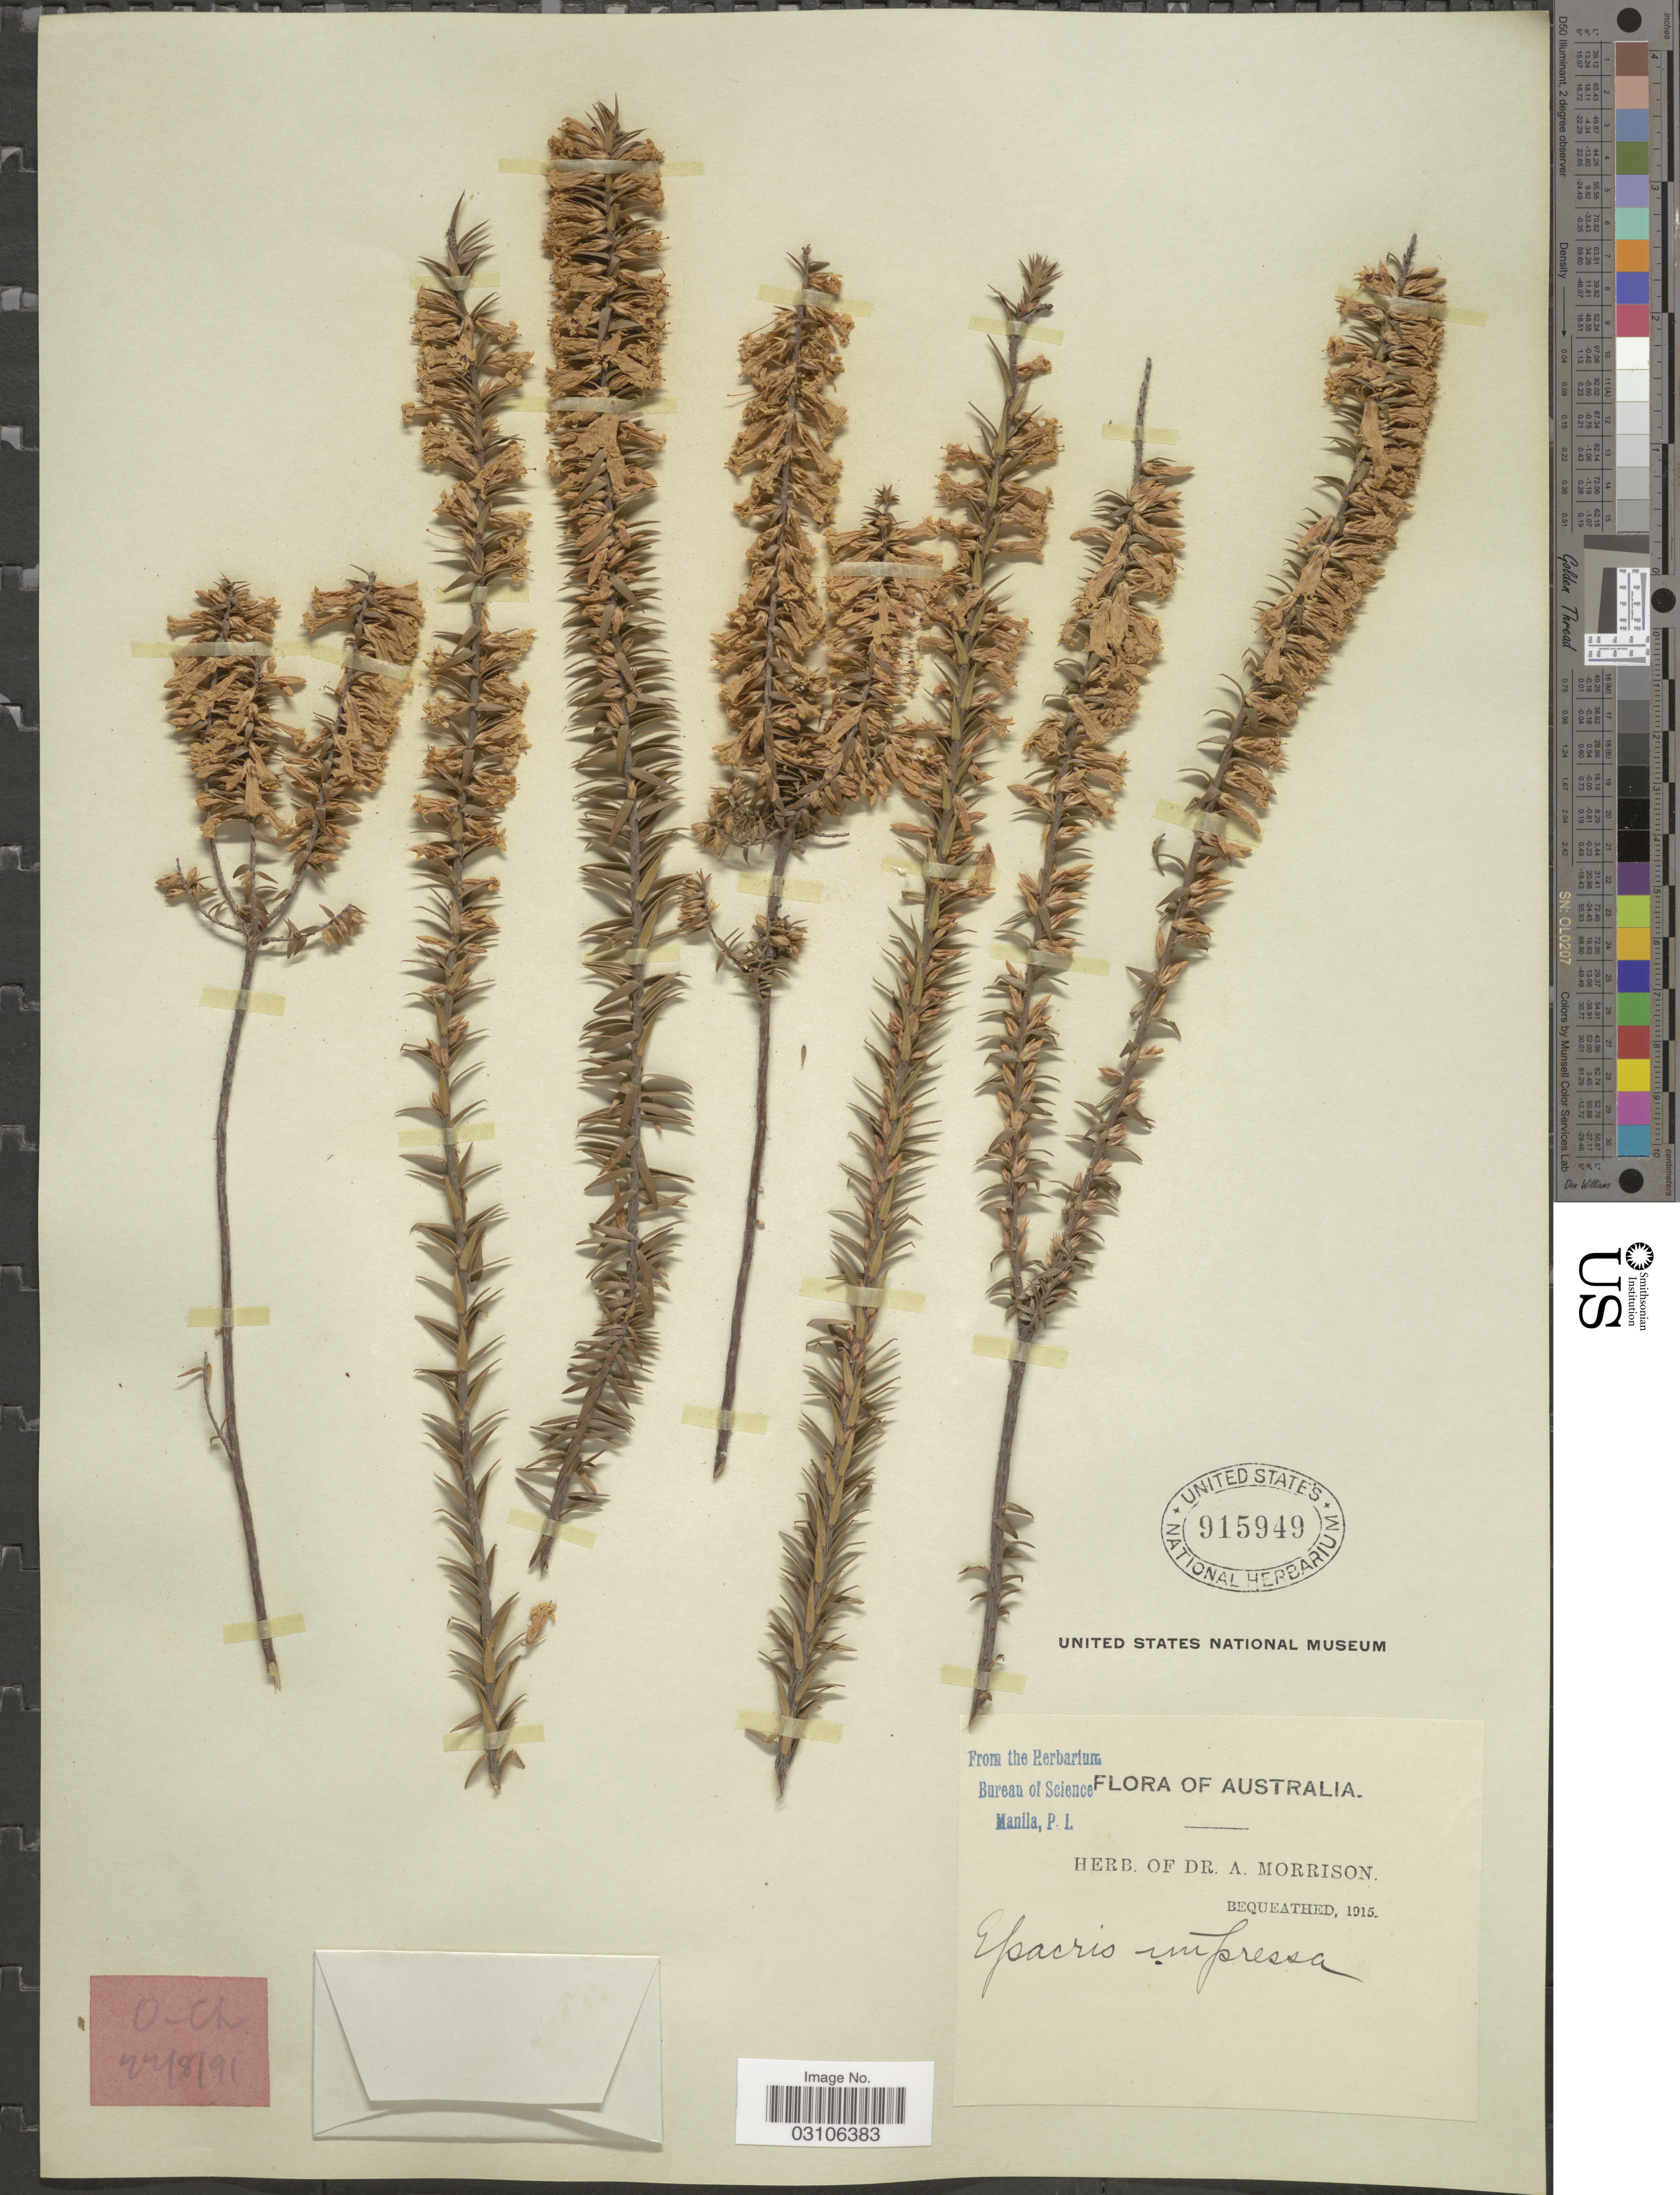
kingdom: Plantae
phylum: Tracheophyta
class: Magnoliopsida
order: Ericales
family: Ericaceae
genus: Epacris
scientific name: Epacris impressa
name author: Labill.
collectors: ex herb. Dr. A. Morrison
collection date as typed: Transcribed d/m/y: 22/8/91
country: Australia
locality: O. Ch.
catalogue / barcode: US 915949